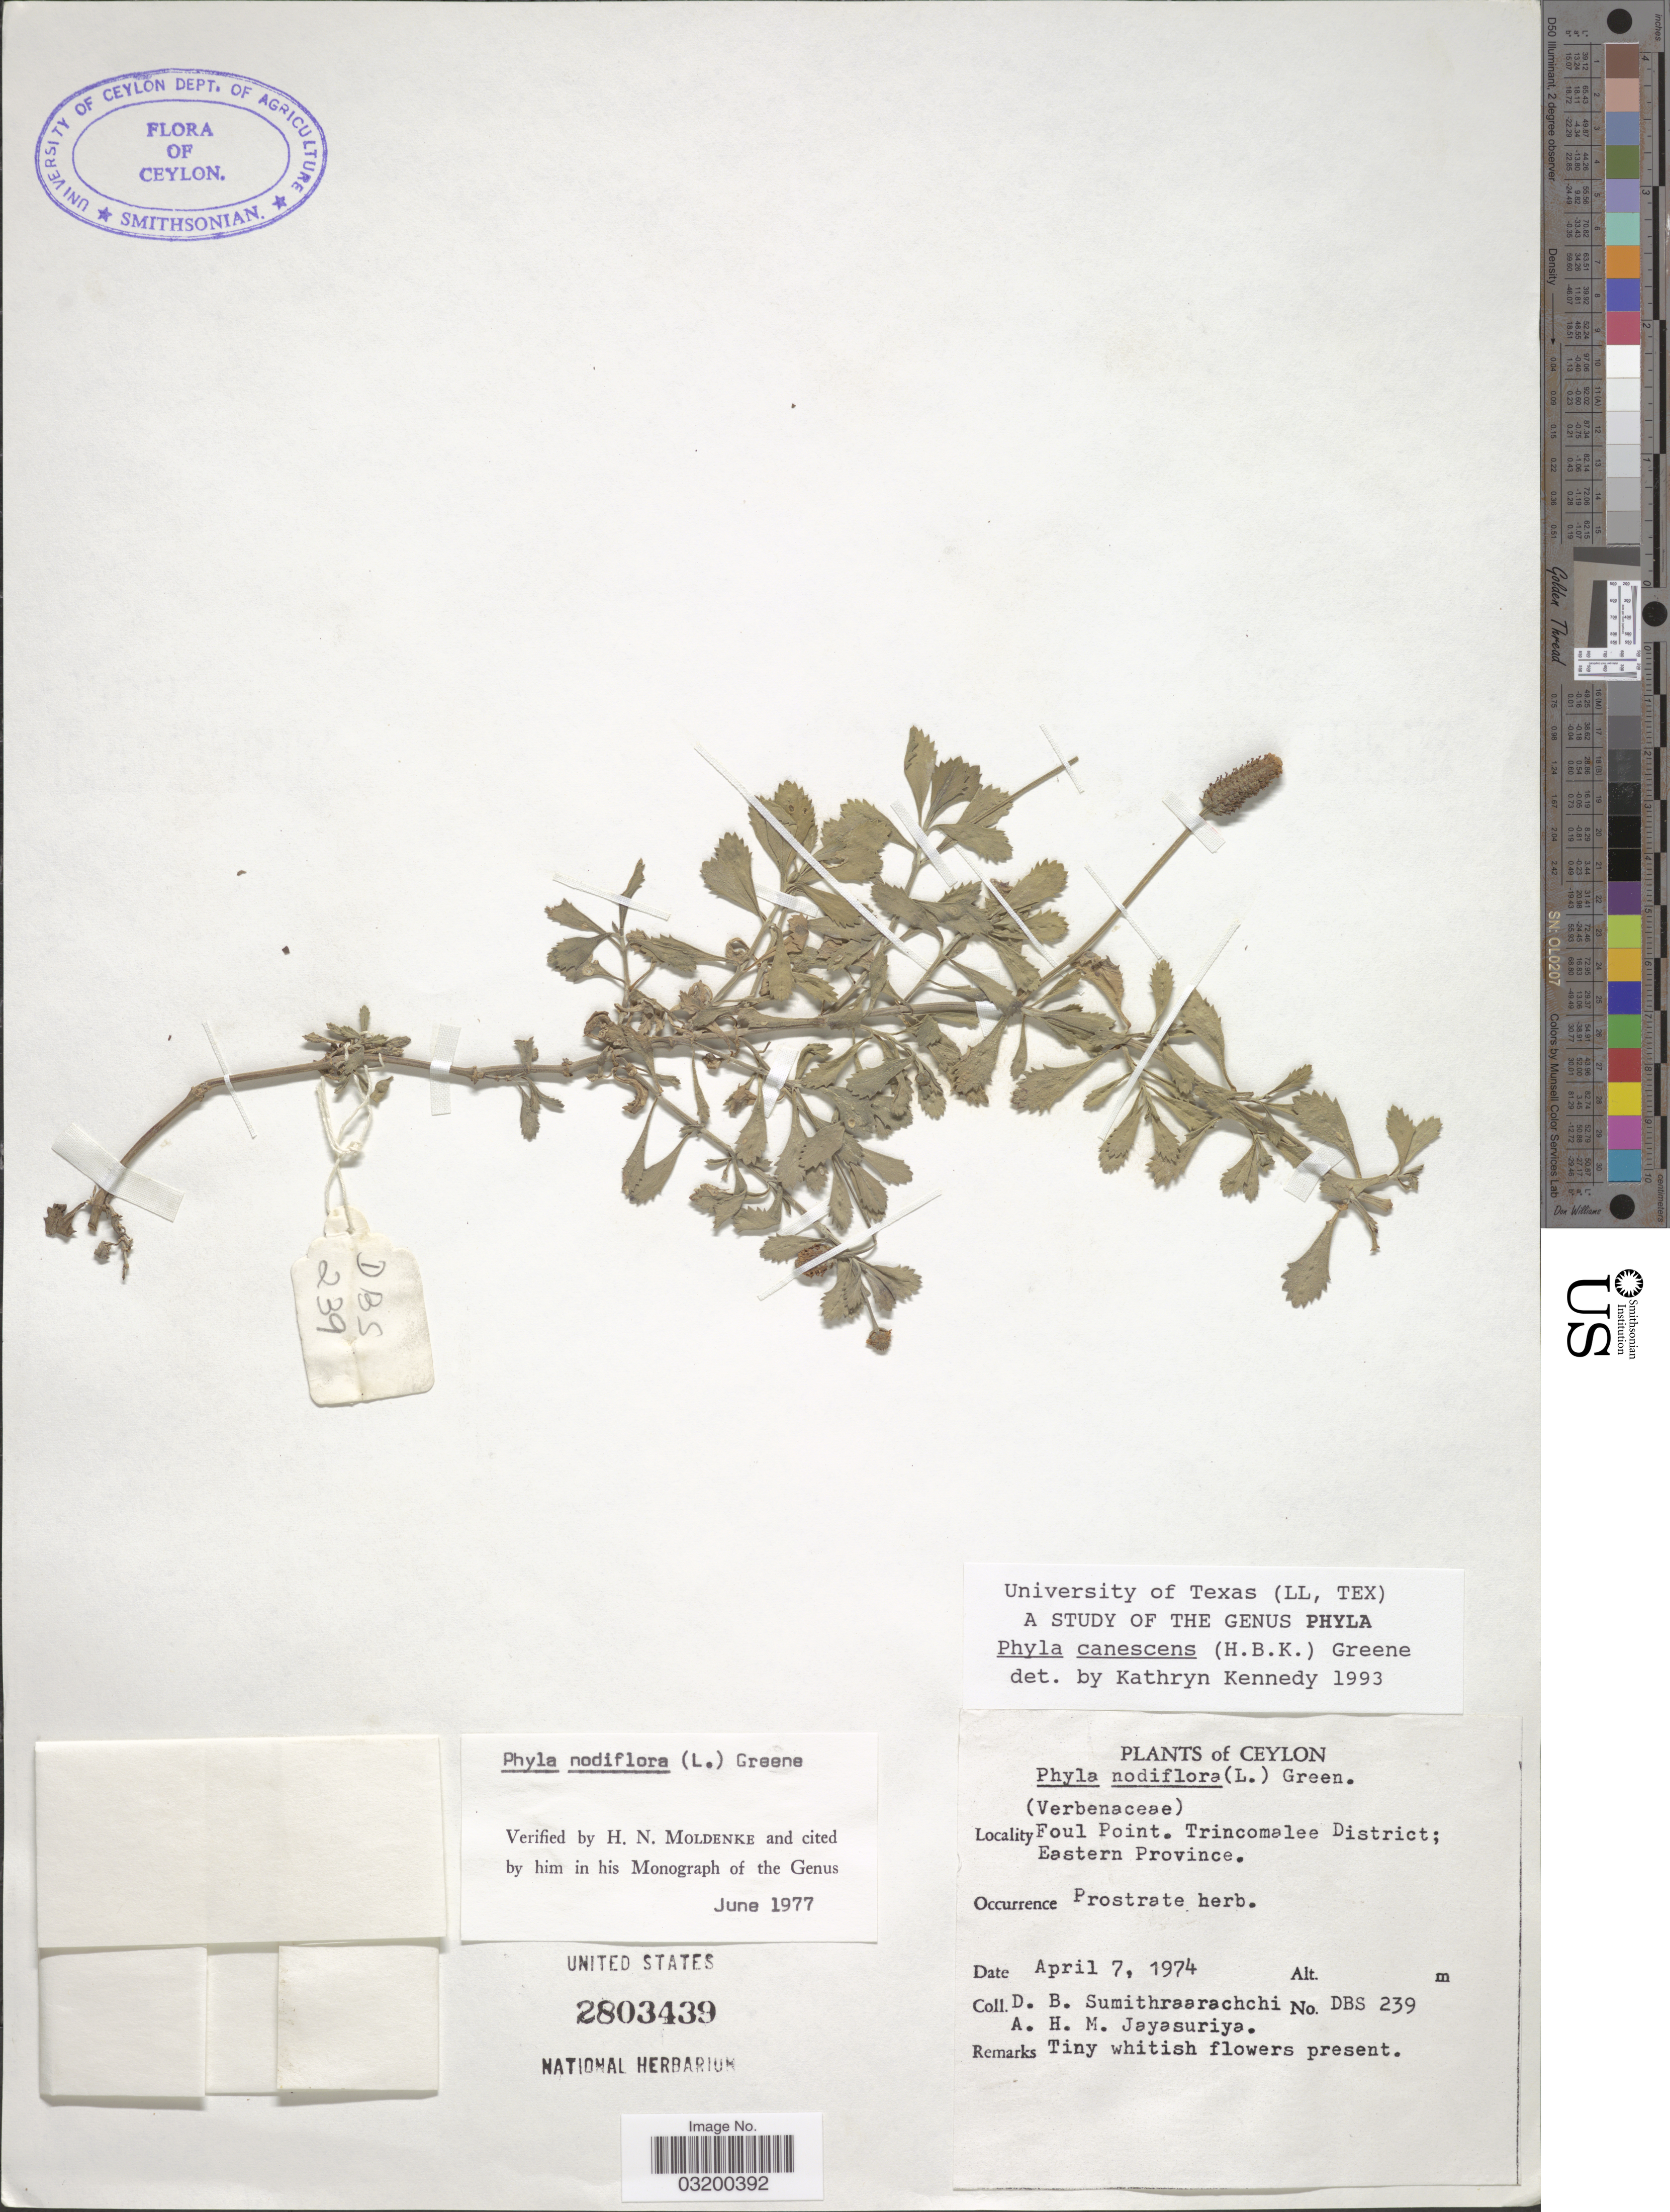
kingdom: Plantae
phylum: Tracheophyta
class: Magnoliopsida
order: Lamiales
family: Verbenaceae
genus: Phyla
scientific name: Phyla canescens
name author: (Kunth) S.W. Greene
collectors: D. B. Sumithraarachchi & A. H. Jayasuriya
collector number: DBS239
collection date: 1974-04-07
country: Sri Lanka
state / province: Eastern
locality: Ceylon. Foul Point. Trincomalee District; Eastern Province.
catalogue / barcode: US 2803439